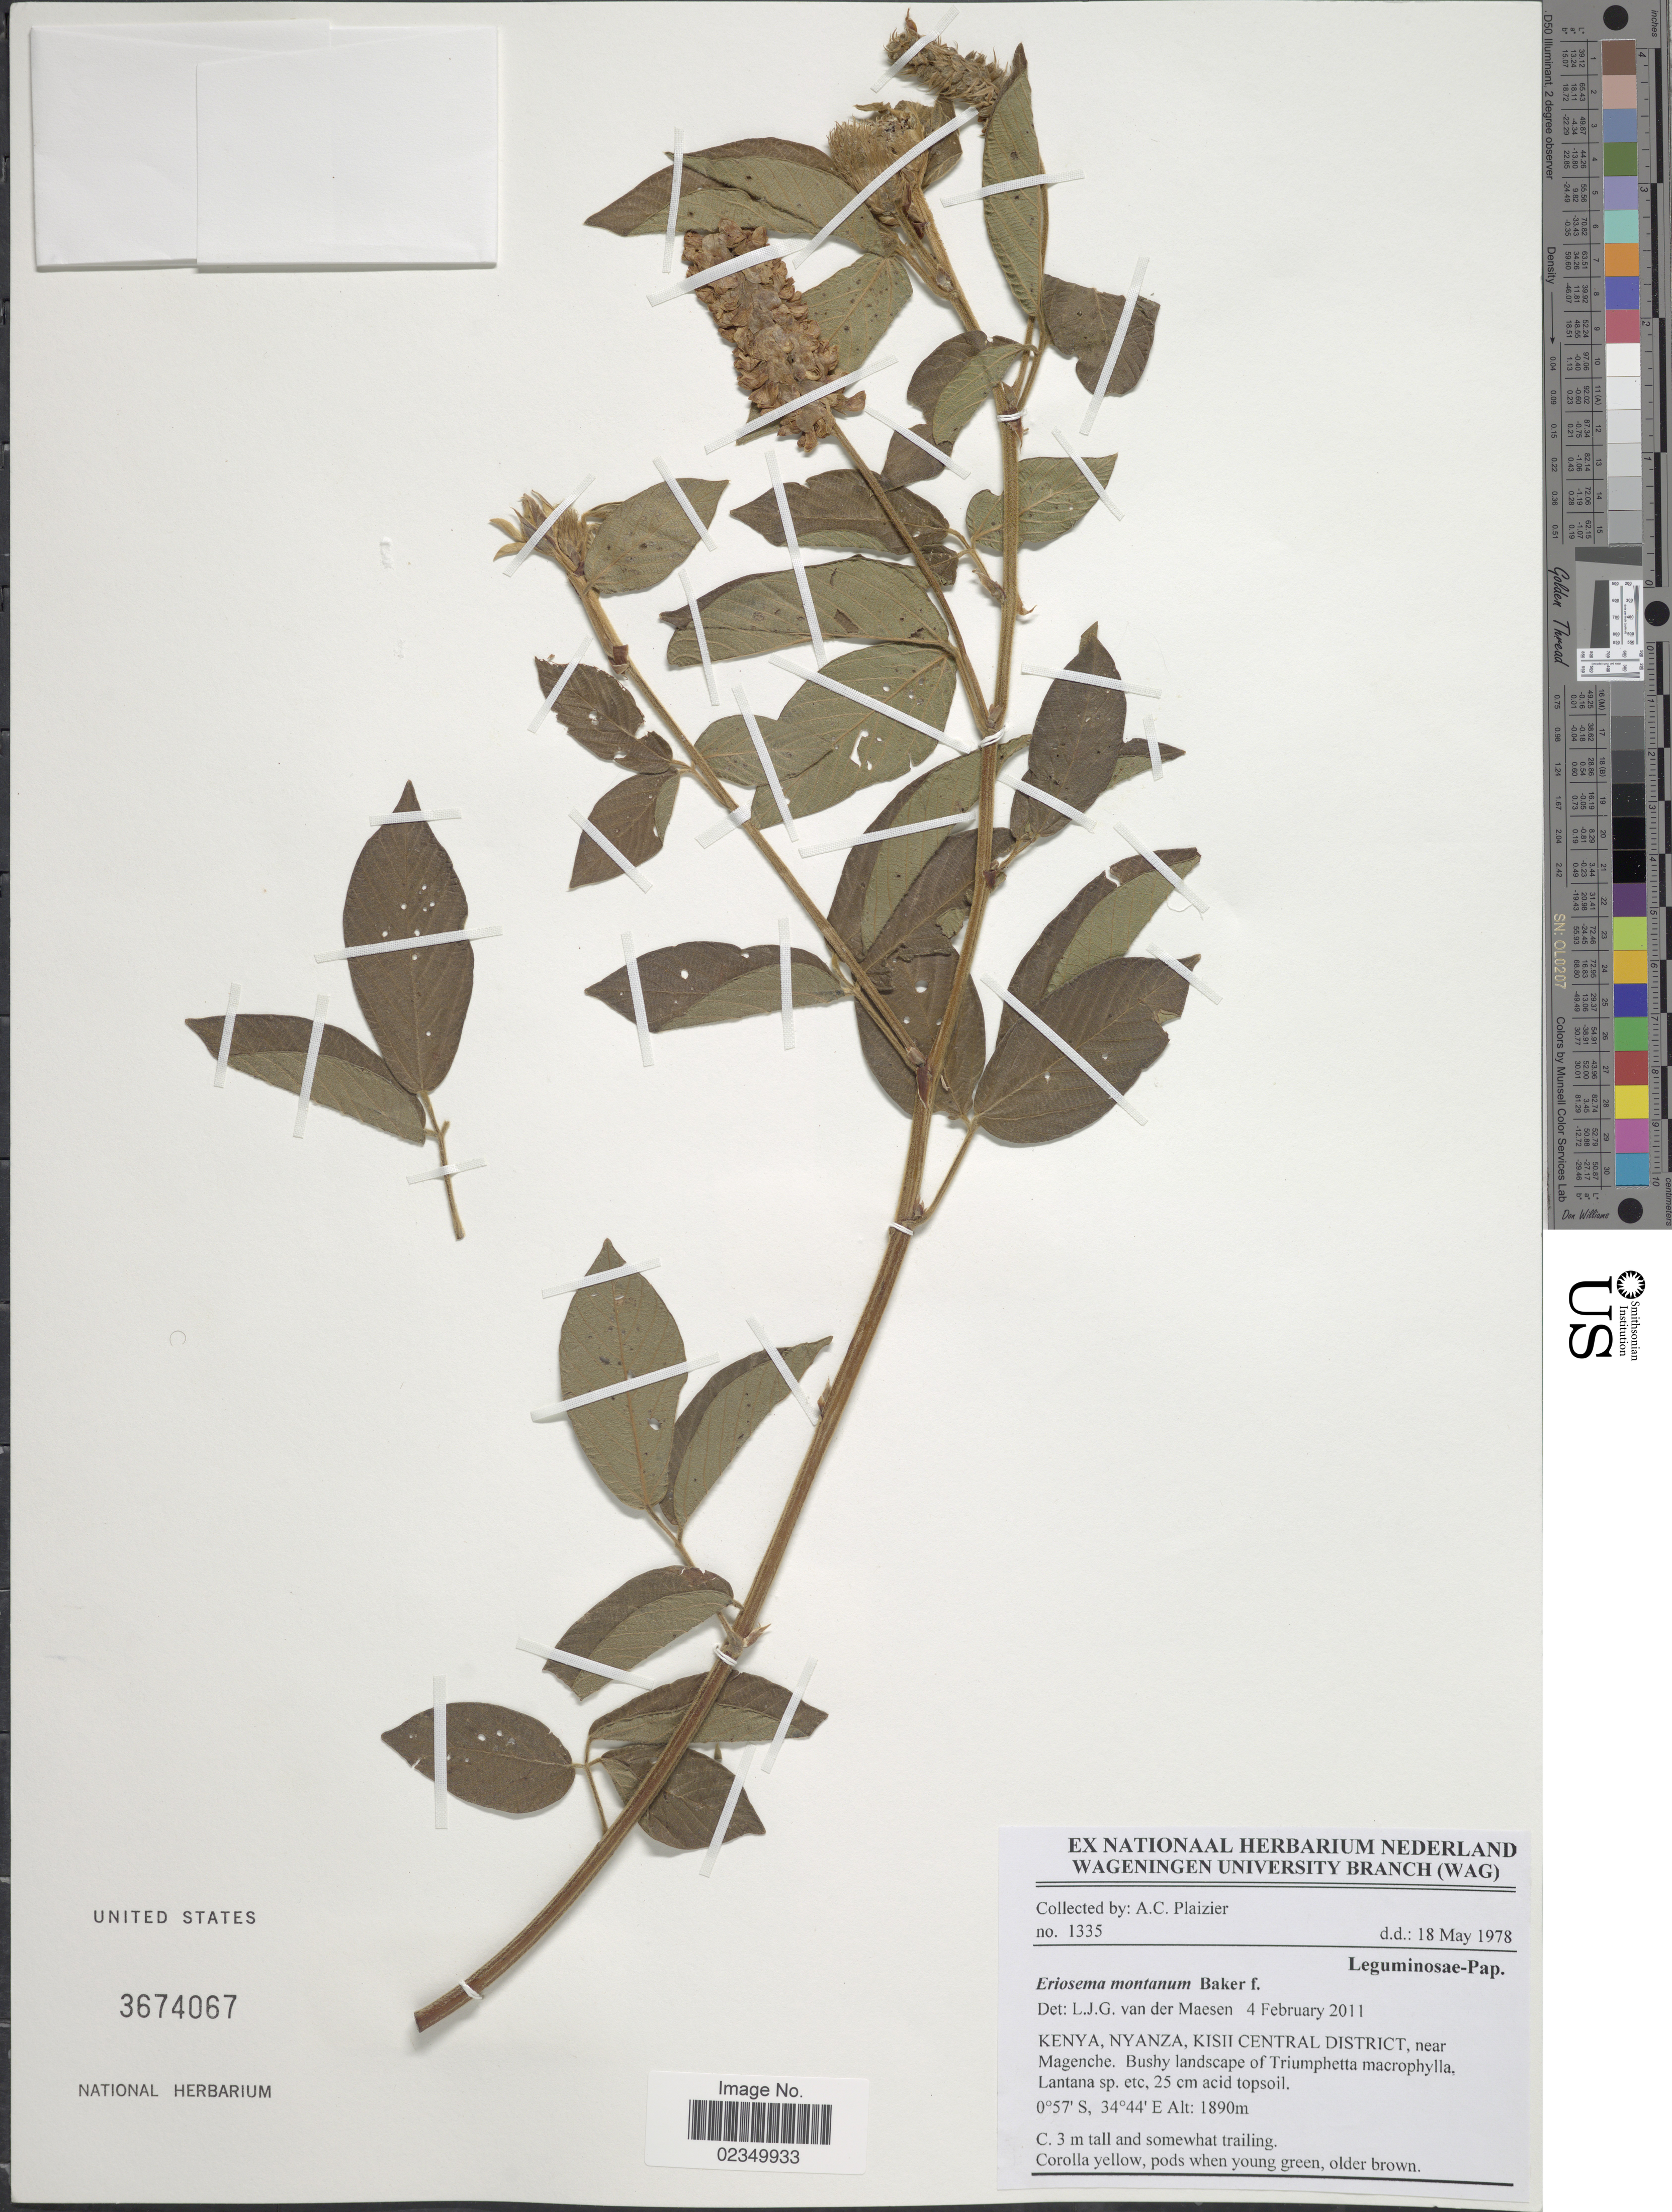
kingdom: Plantae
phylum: Tracheophyta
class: Magnoliopsida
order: Fabales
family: Fabaceae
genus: Eriosema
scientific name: Eriosema montanum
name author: Baker f.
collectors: A. Plaizier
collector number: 1335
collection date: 1978-05-18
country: Kenya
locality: Nyanza, Kisii Central District, near Magenche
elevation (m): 1890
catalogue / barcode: US 3674067